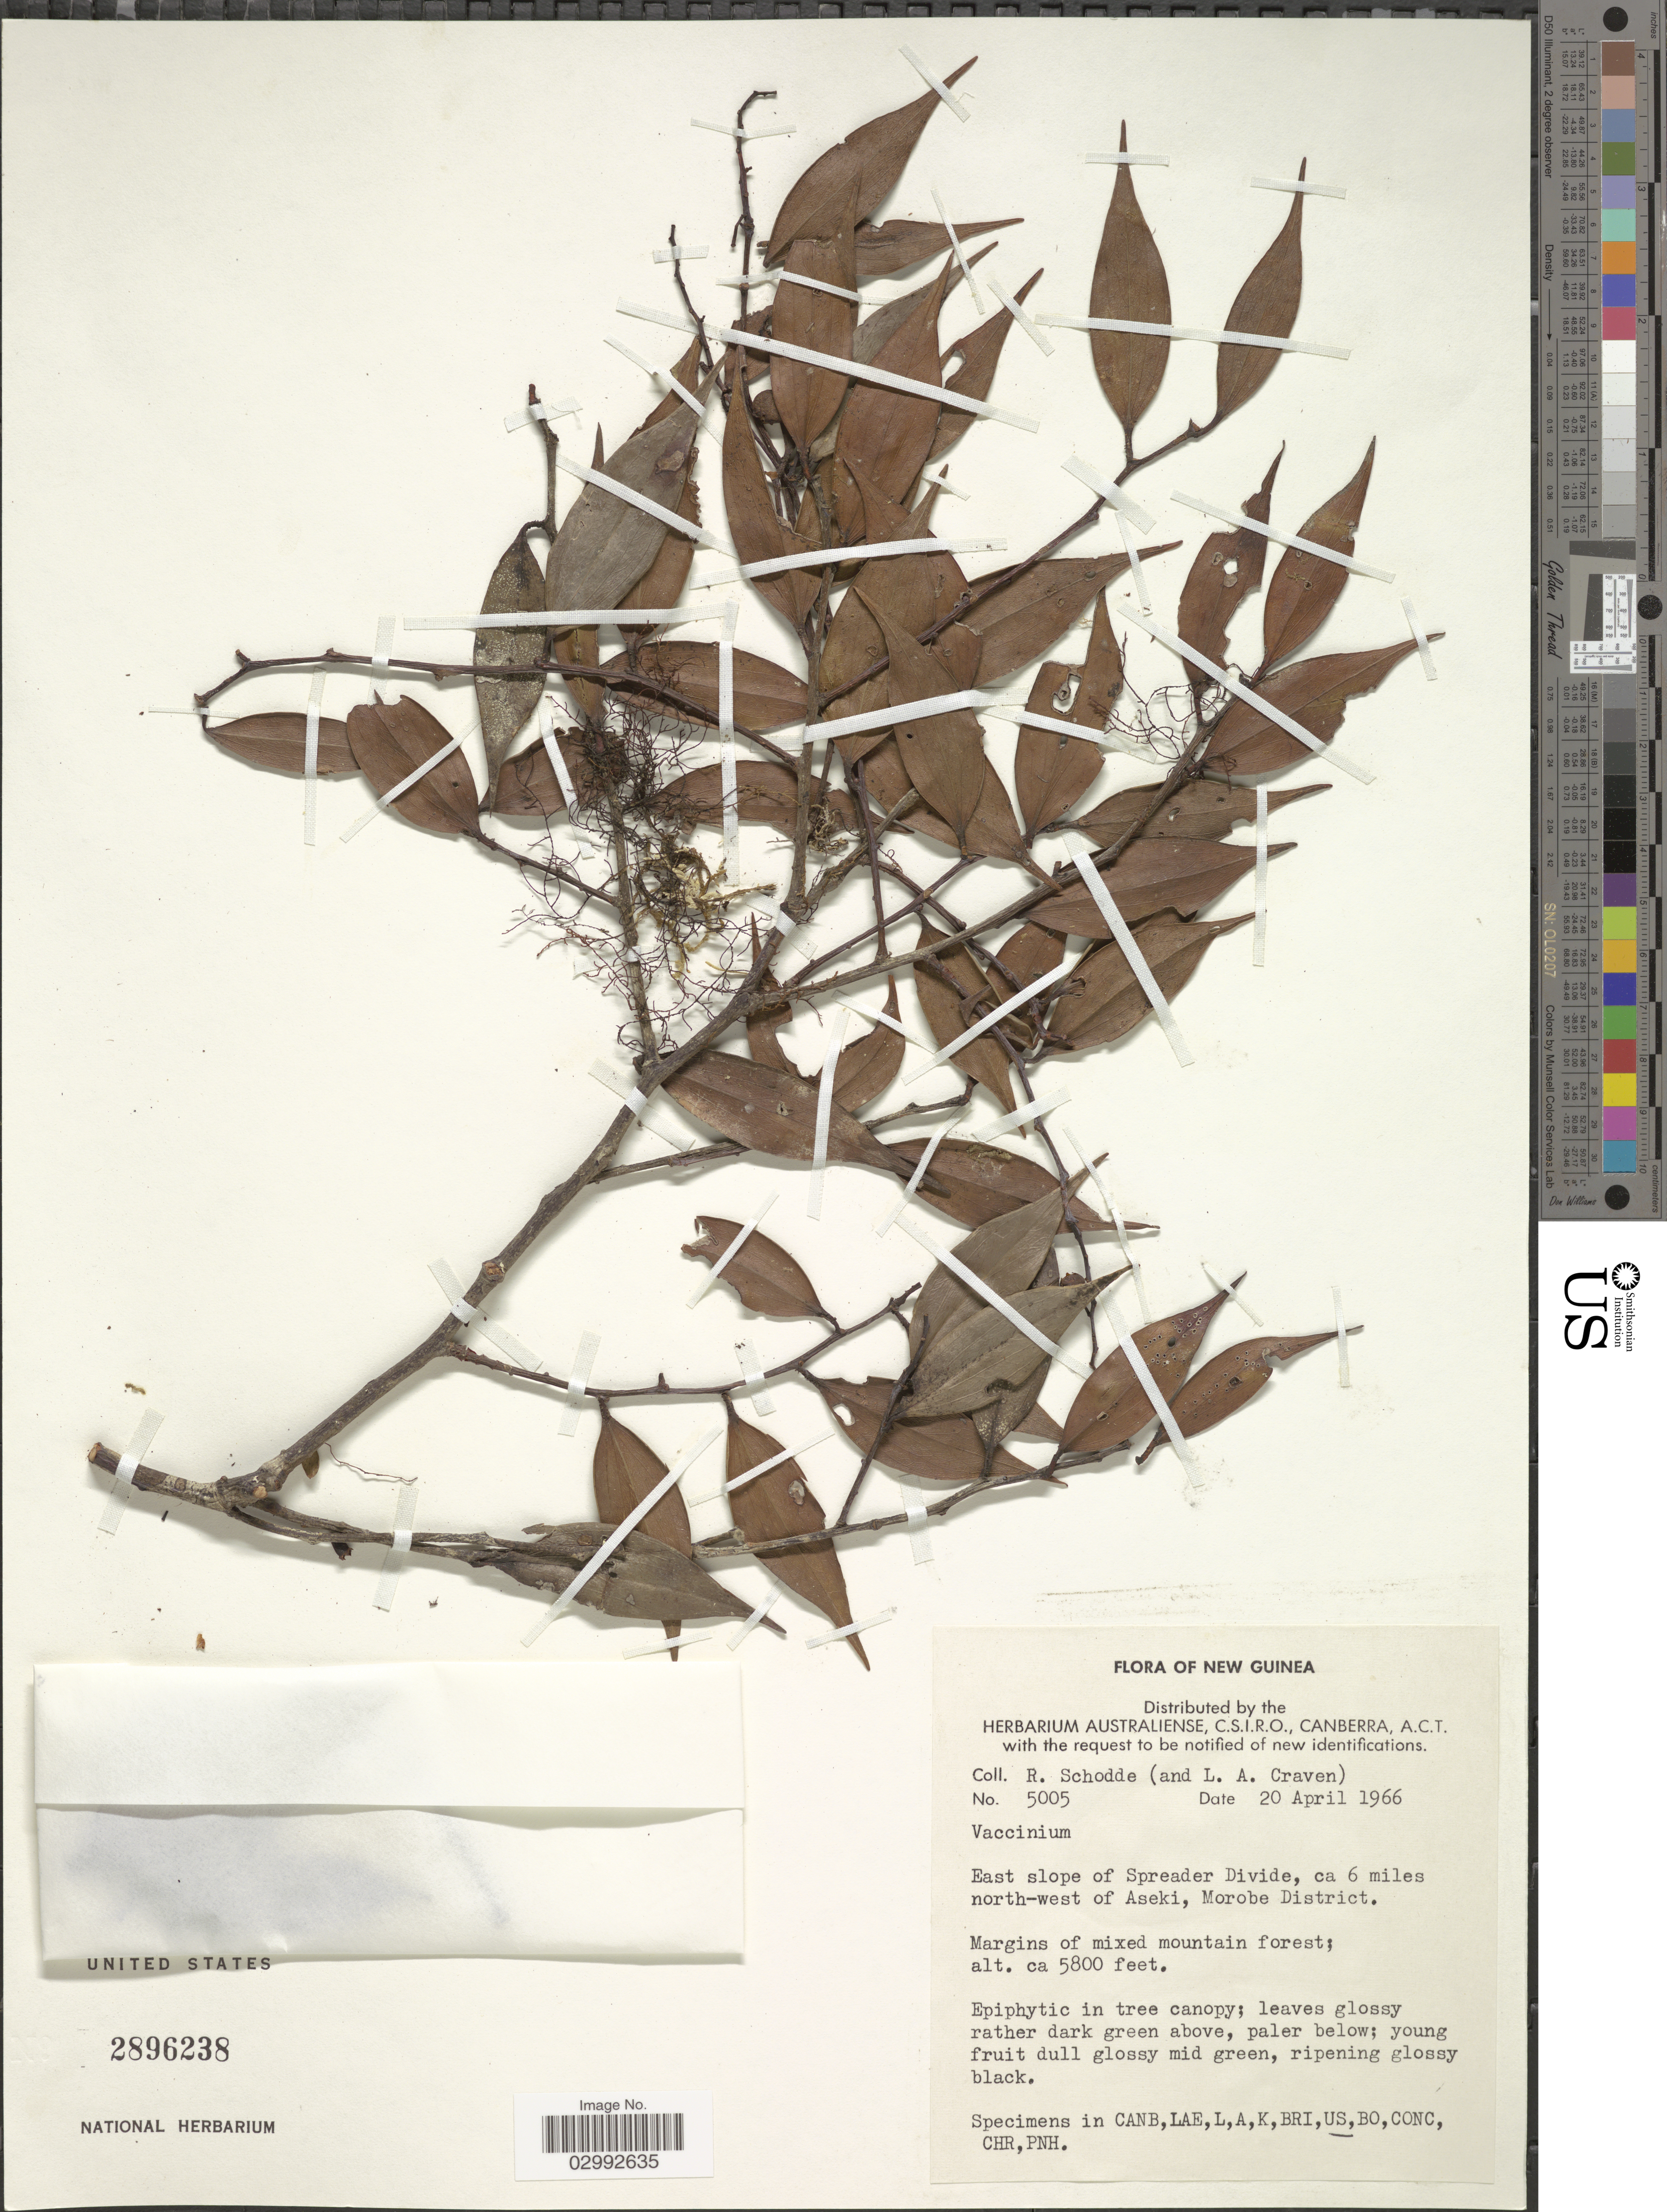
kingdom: Plantae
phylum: Tracheophyta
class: Magnoliopsida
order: Ericales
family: Ericaceae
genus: Vaccinium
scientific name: Vaccinium sp.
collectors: R. Schodde & L. A. Craven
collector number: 5005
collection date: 1966-04-20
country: Papua New Guinea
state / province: Morobe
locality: New Guinea, East slope of Spreader Divide, ca 6 miles north-west of Aseki, Morobe District.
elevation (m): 1768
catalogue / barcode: US 2896238